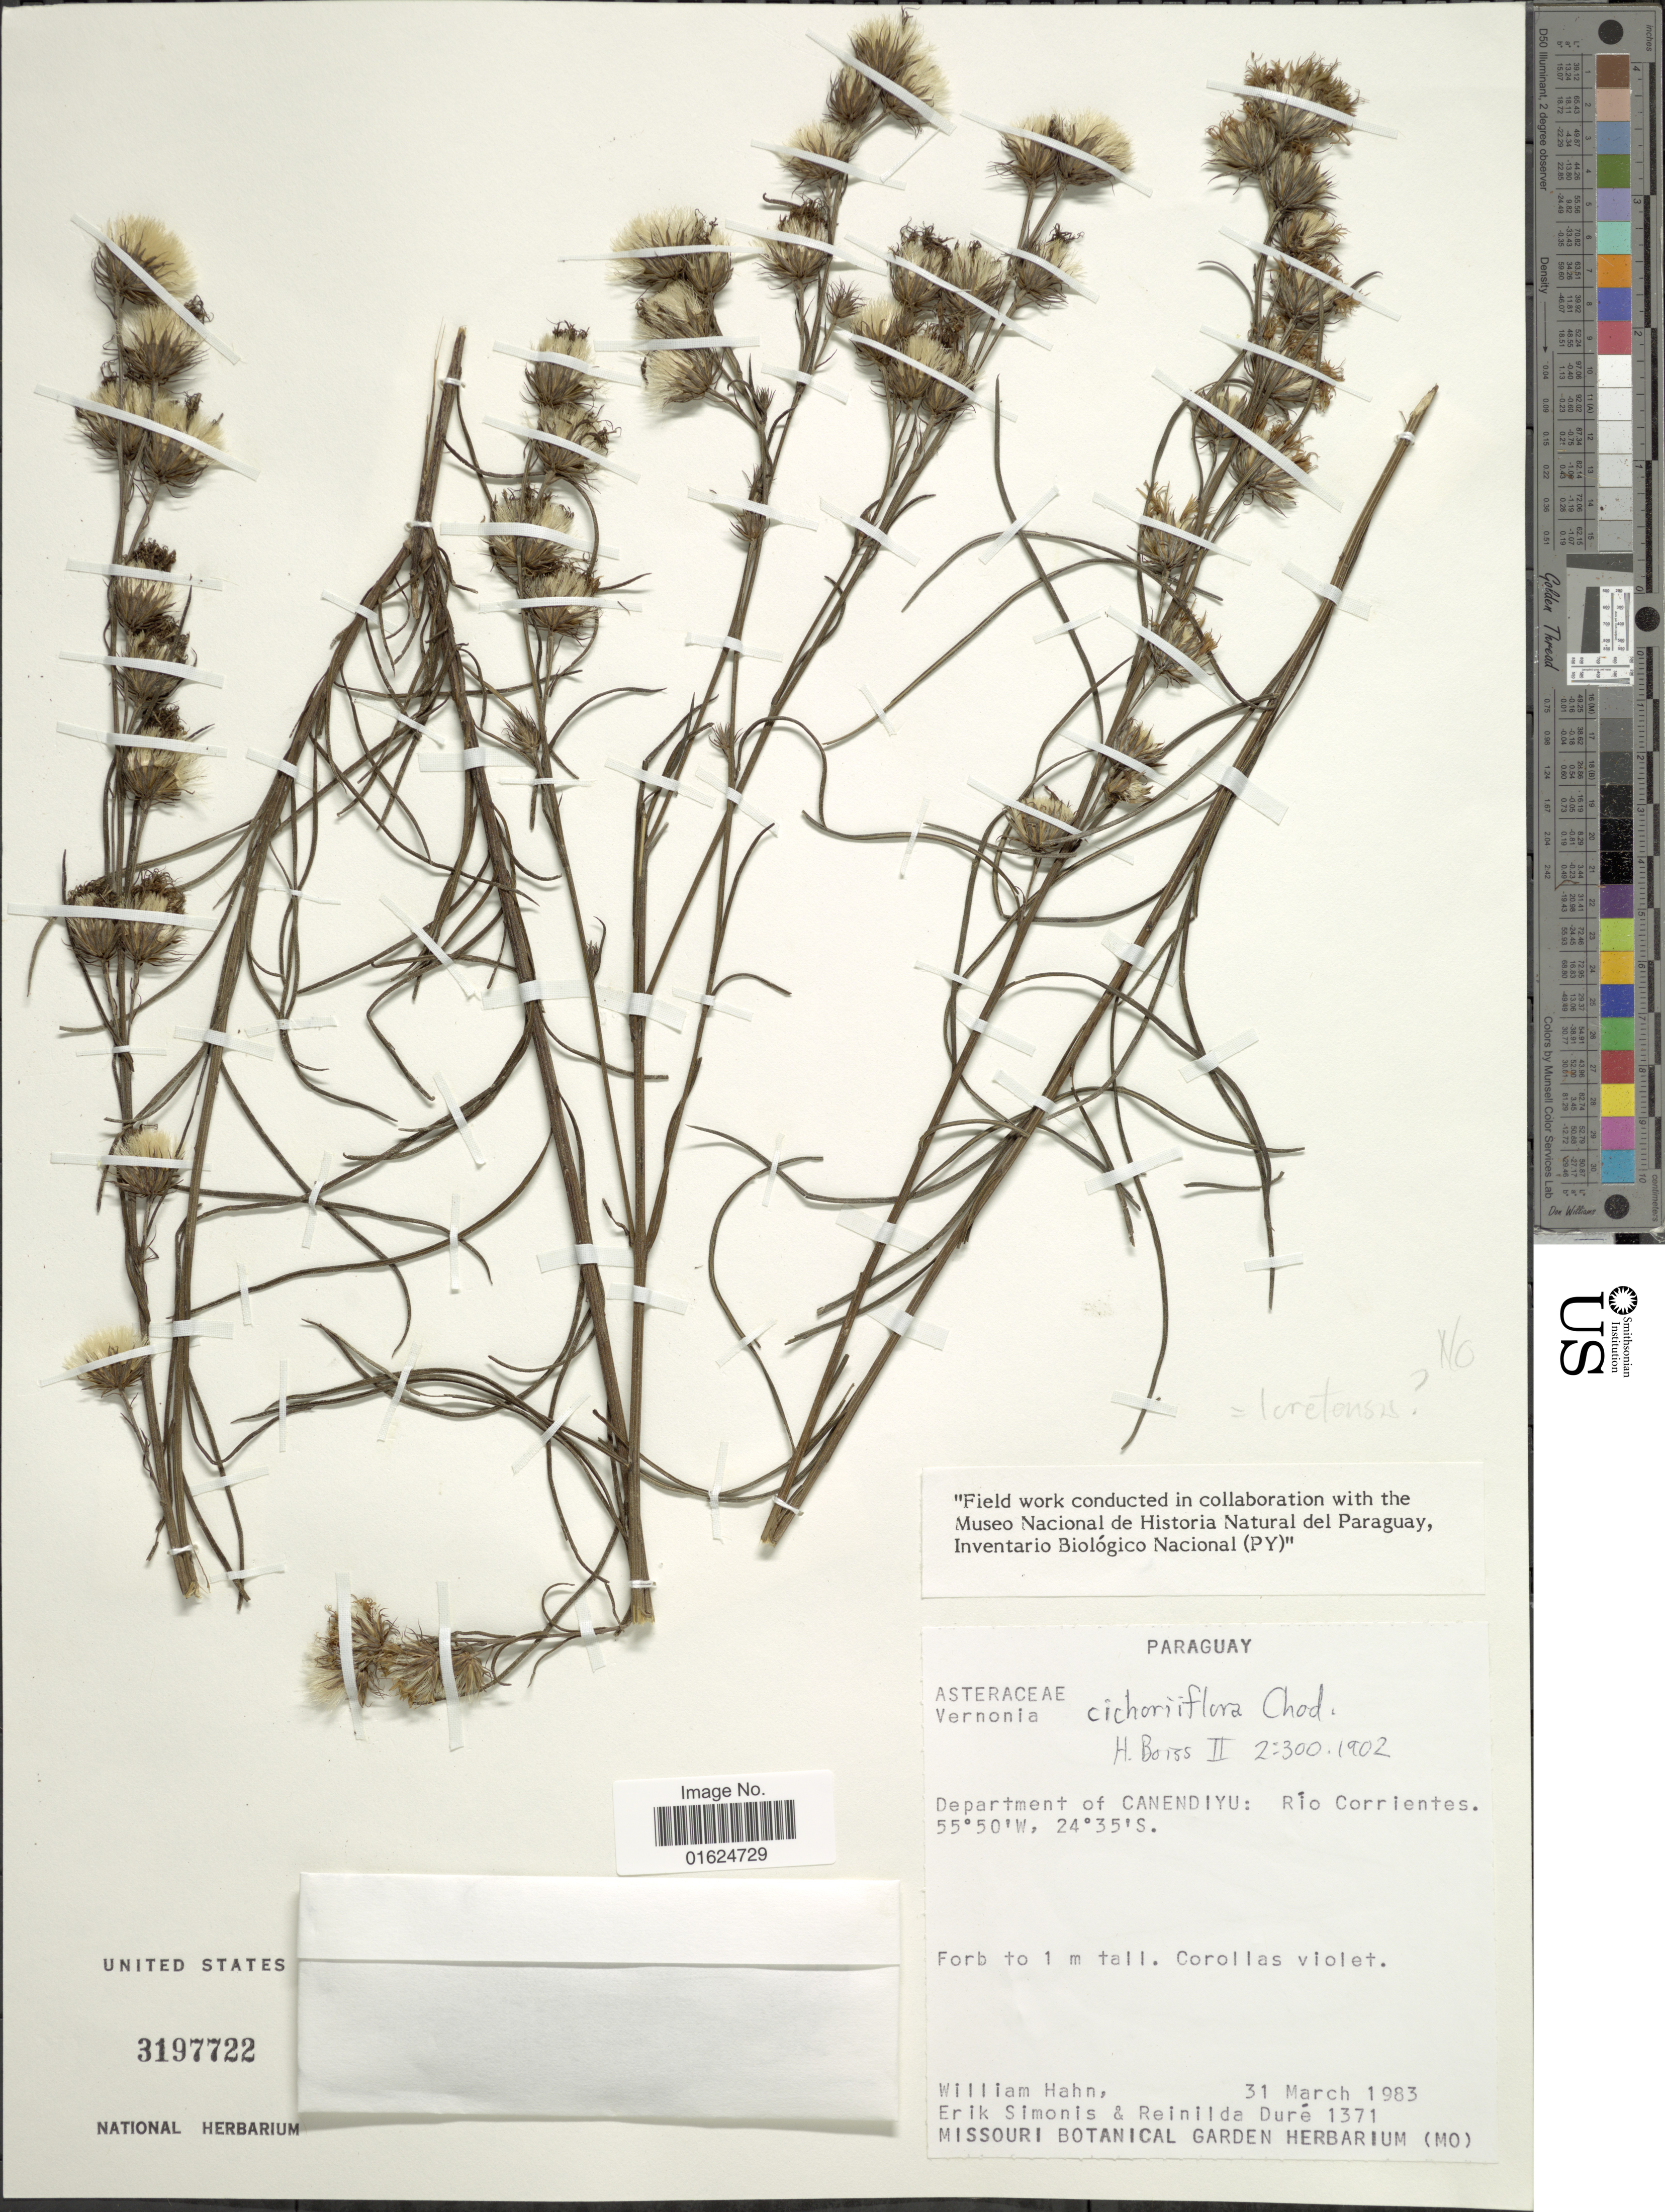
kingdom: Plantae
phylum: Tracheophyta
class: Magnoliopsida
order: Asterales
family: Asteraceae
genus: Vernonanthura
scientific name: Vernonanthura cichoriifolia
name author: (Chodat) H. Rob.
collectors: W. J. Hahn, E. Simonis & R. Duré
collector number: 1371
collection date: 1983-03-31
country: Paraguay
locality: Department of Canendiyu: Río Corrientes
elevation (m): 1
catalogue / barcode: US 3197722